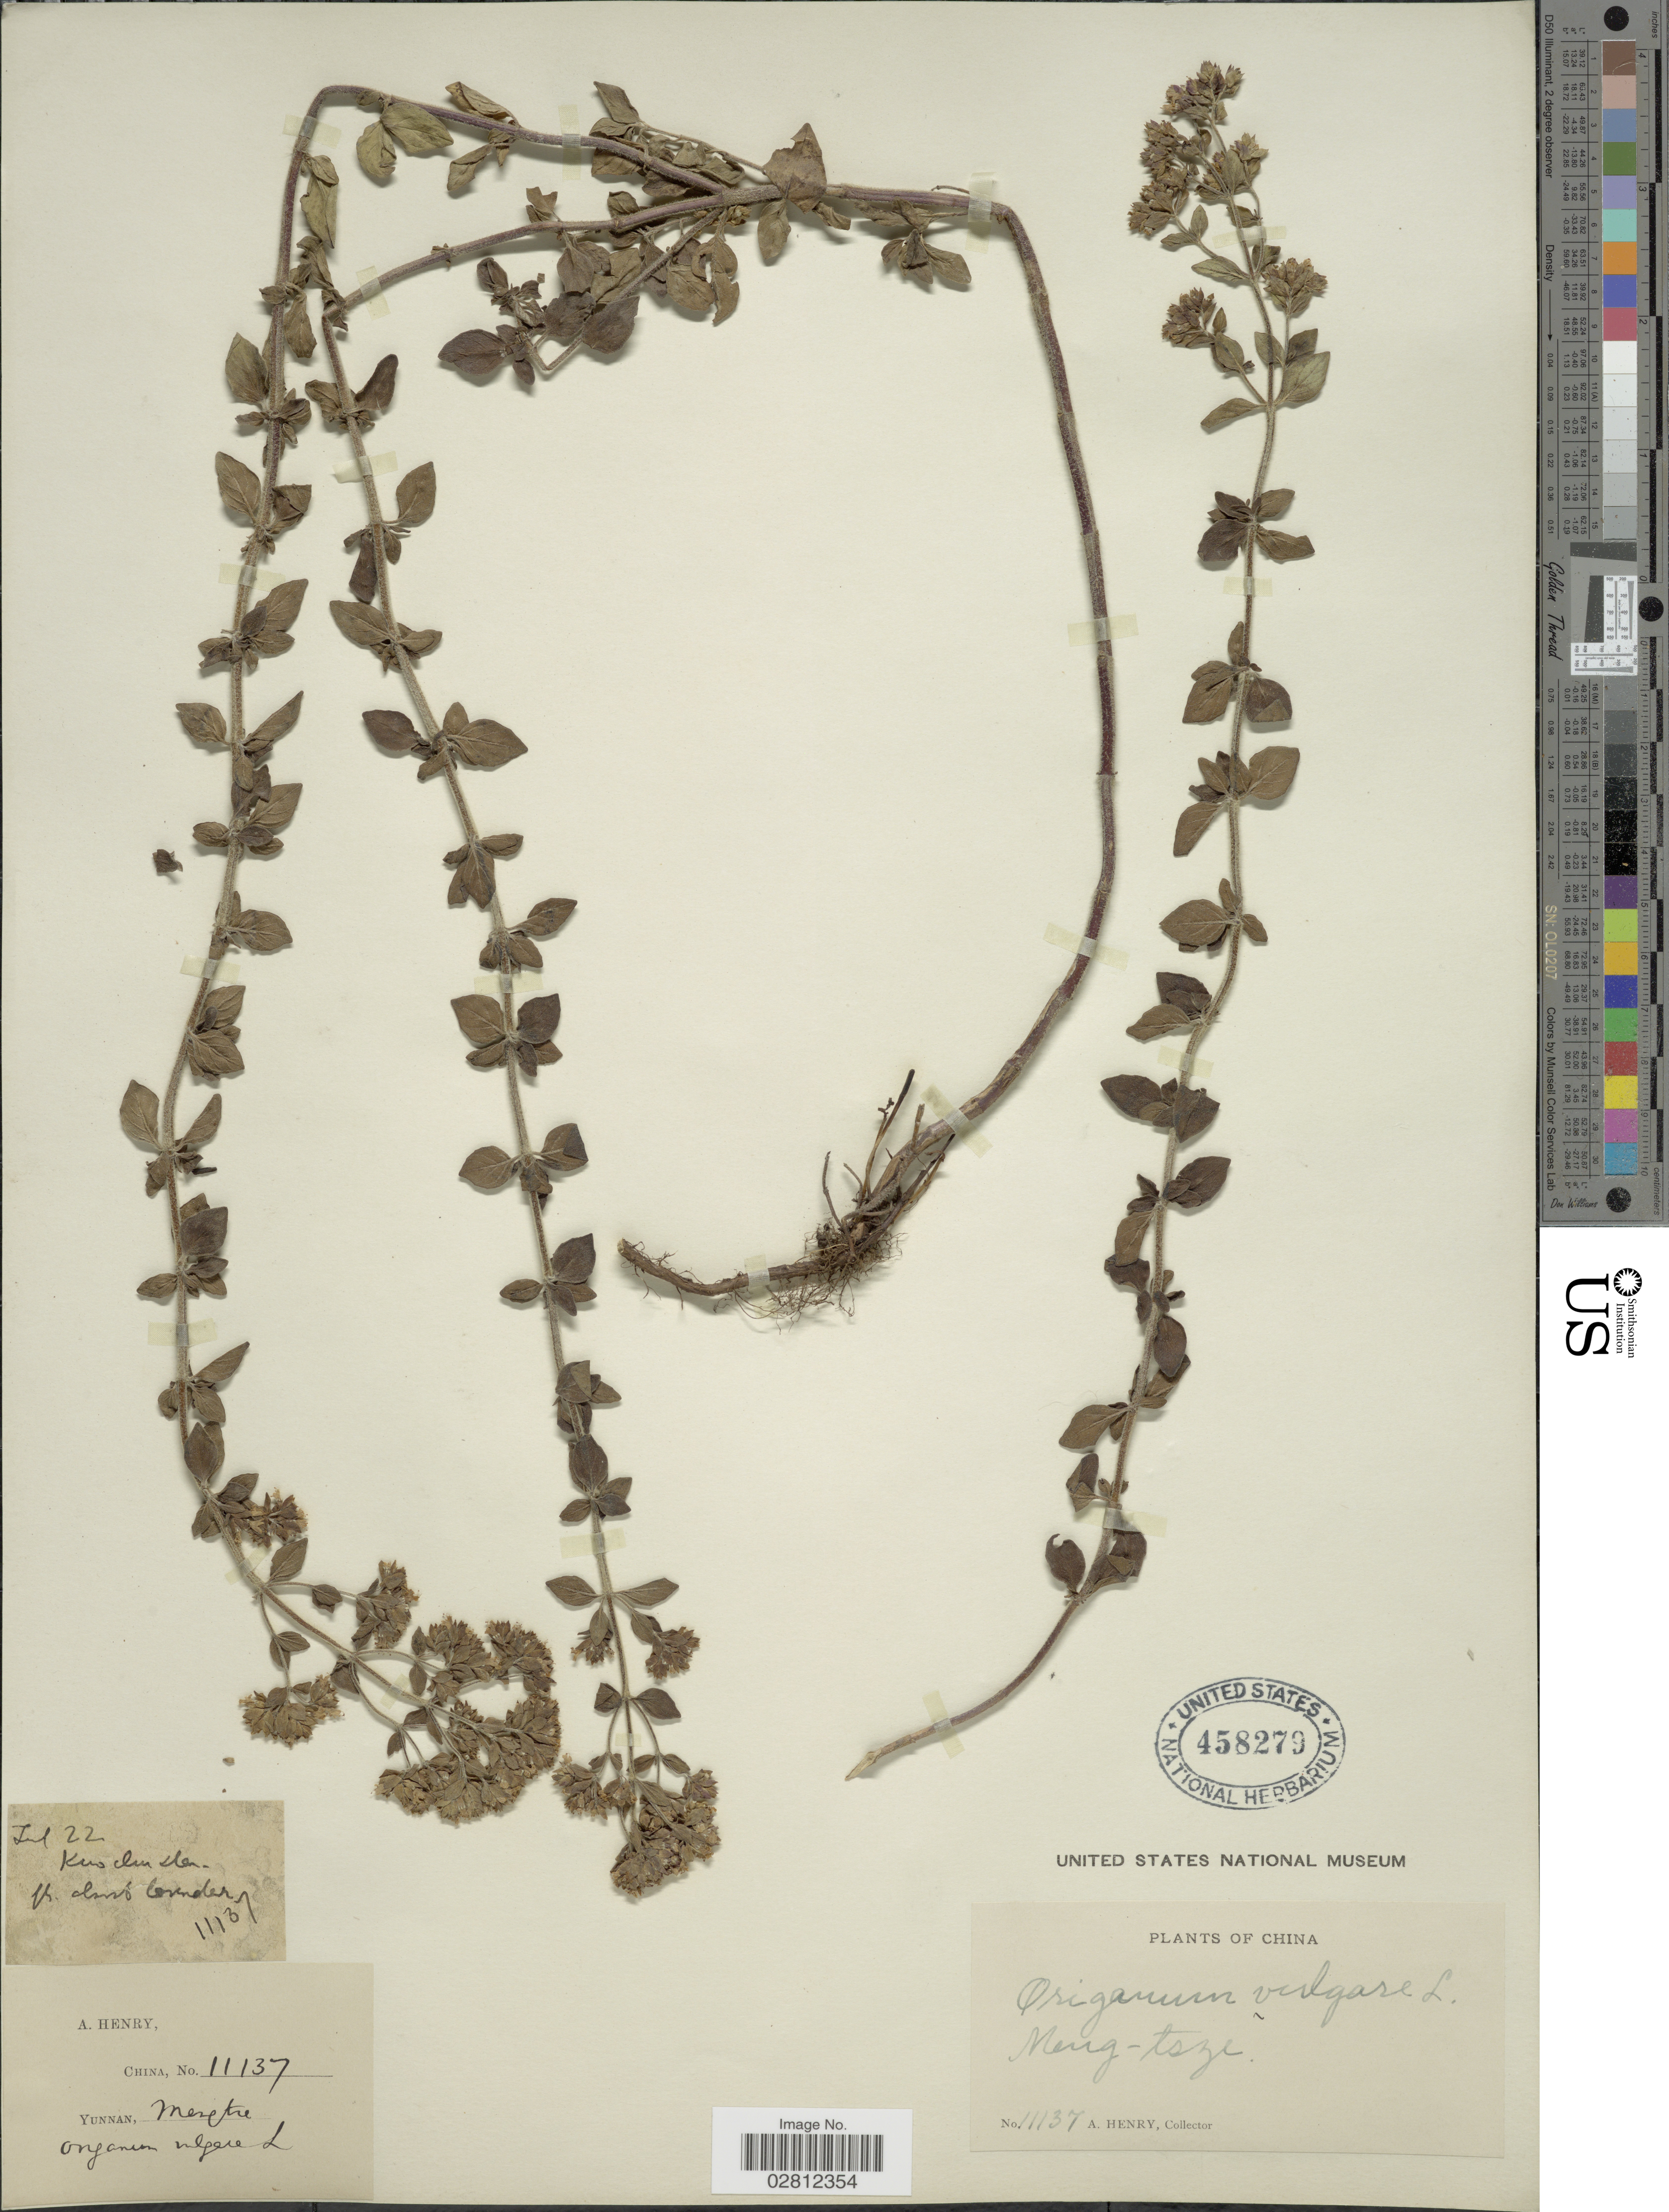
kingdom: Plantae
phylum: Tracheophyta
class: Magnoliopsida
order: Lamiales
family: Lamiaceae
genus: Origanum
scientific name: Origanum vulgare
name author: L.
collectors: A. Henry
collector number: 11137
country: China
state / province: Yunnan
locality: Meng-tsze.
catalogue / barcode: US 458279